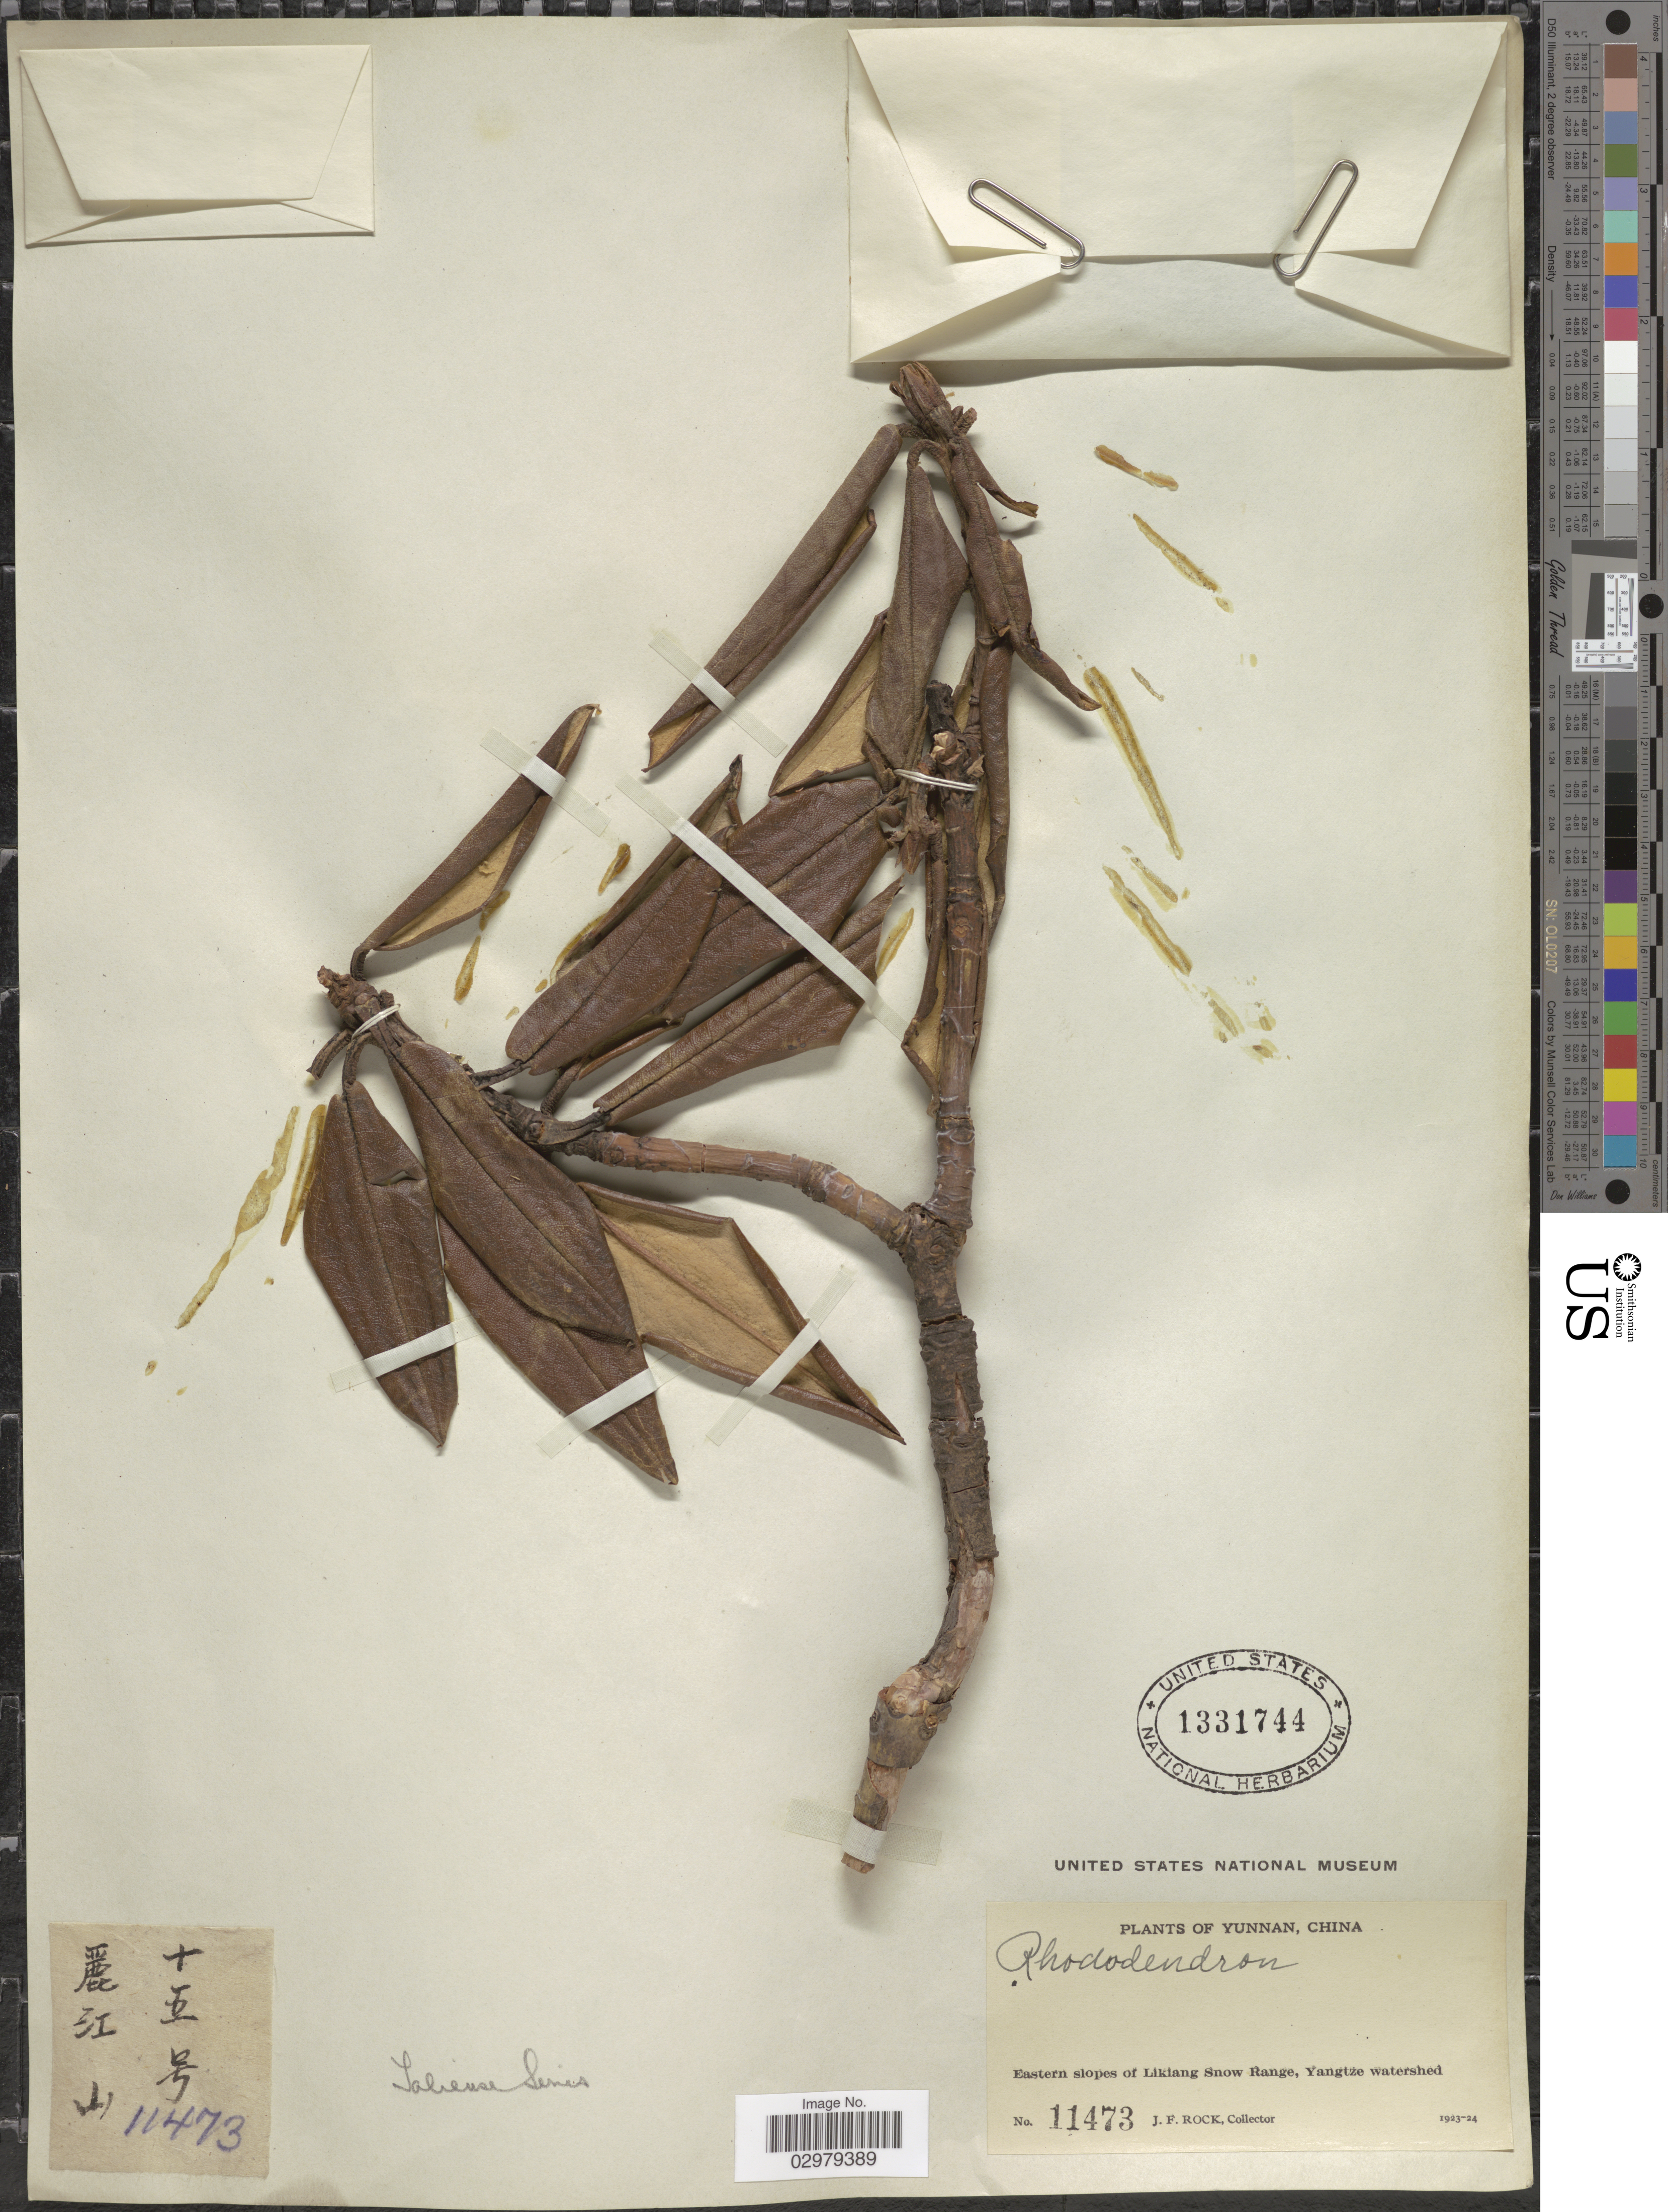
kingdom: Plantae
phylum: Tracheophyta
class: Magnoliopsida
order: Ericales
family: Ericaceae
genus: Rhododendron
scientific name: Rhododendron sp.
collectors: J. Rock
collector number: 11473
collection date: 1923/1924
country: China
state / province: Yunnan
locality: Eastern slopes of Likiang Snow Range, Yangtze watershed.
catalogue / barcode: US 1331744